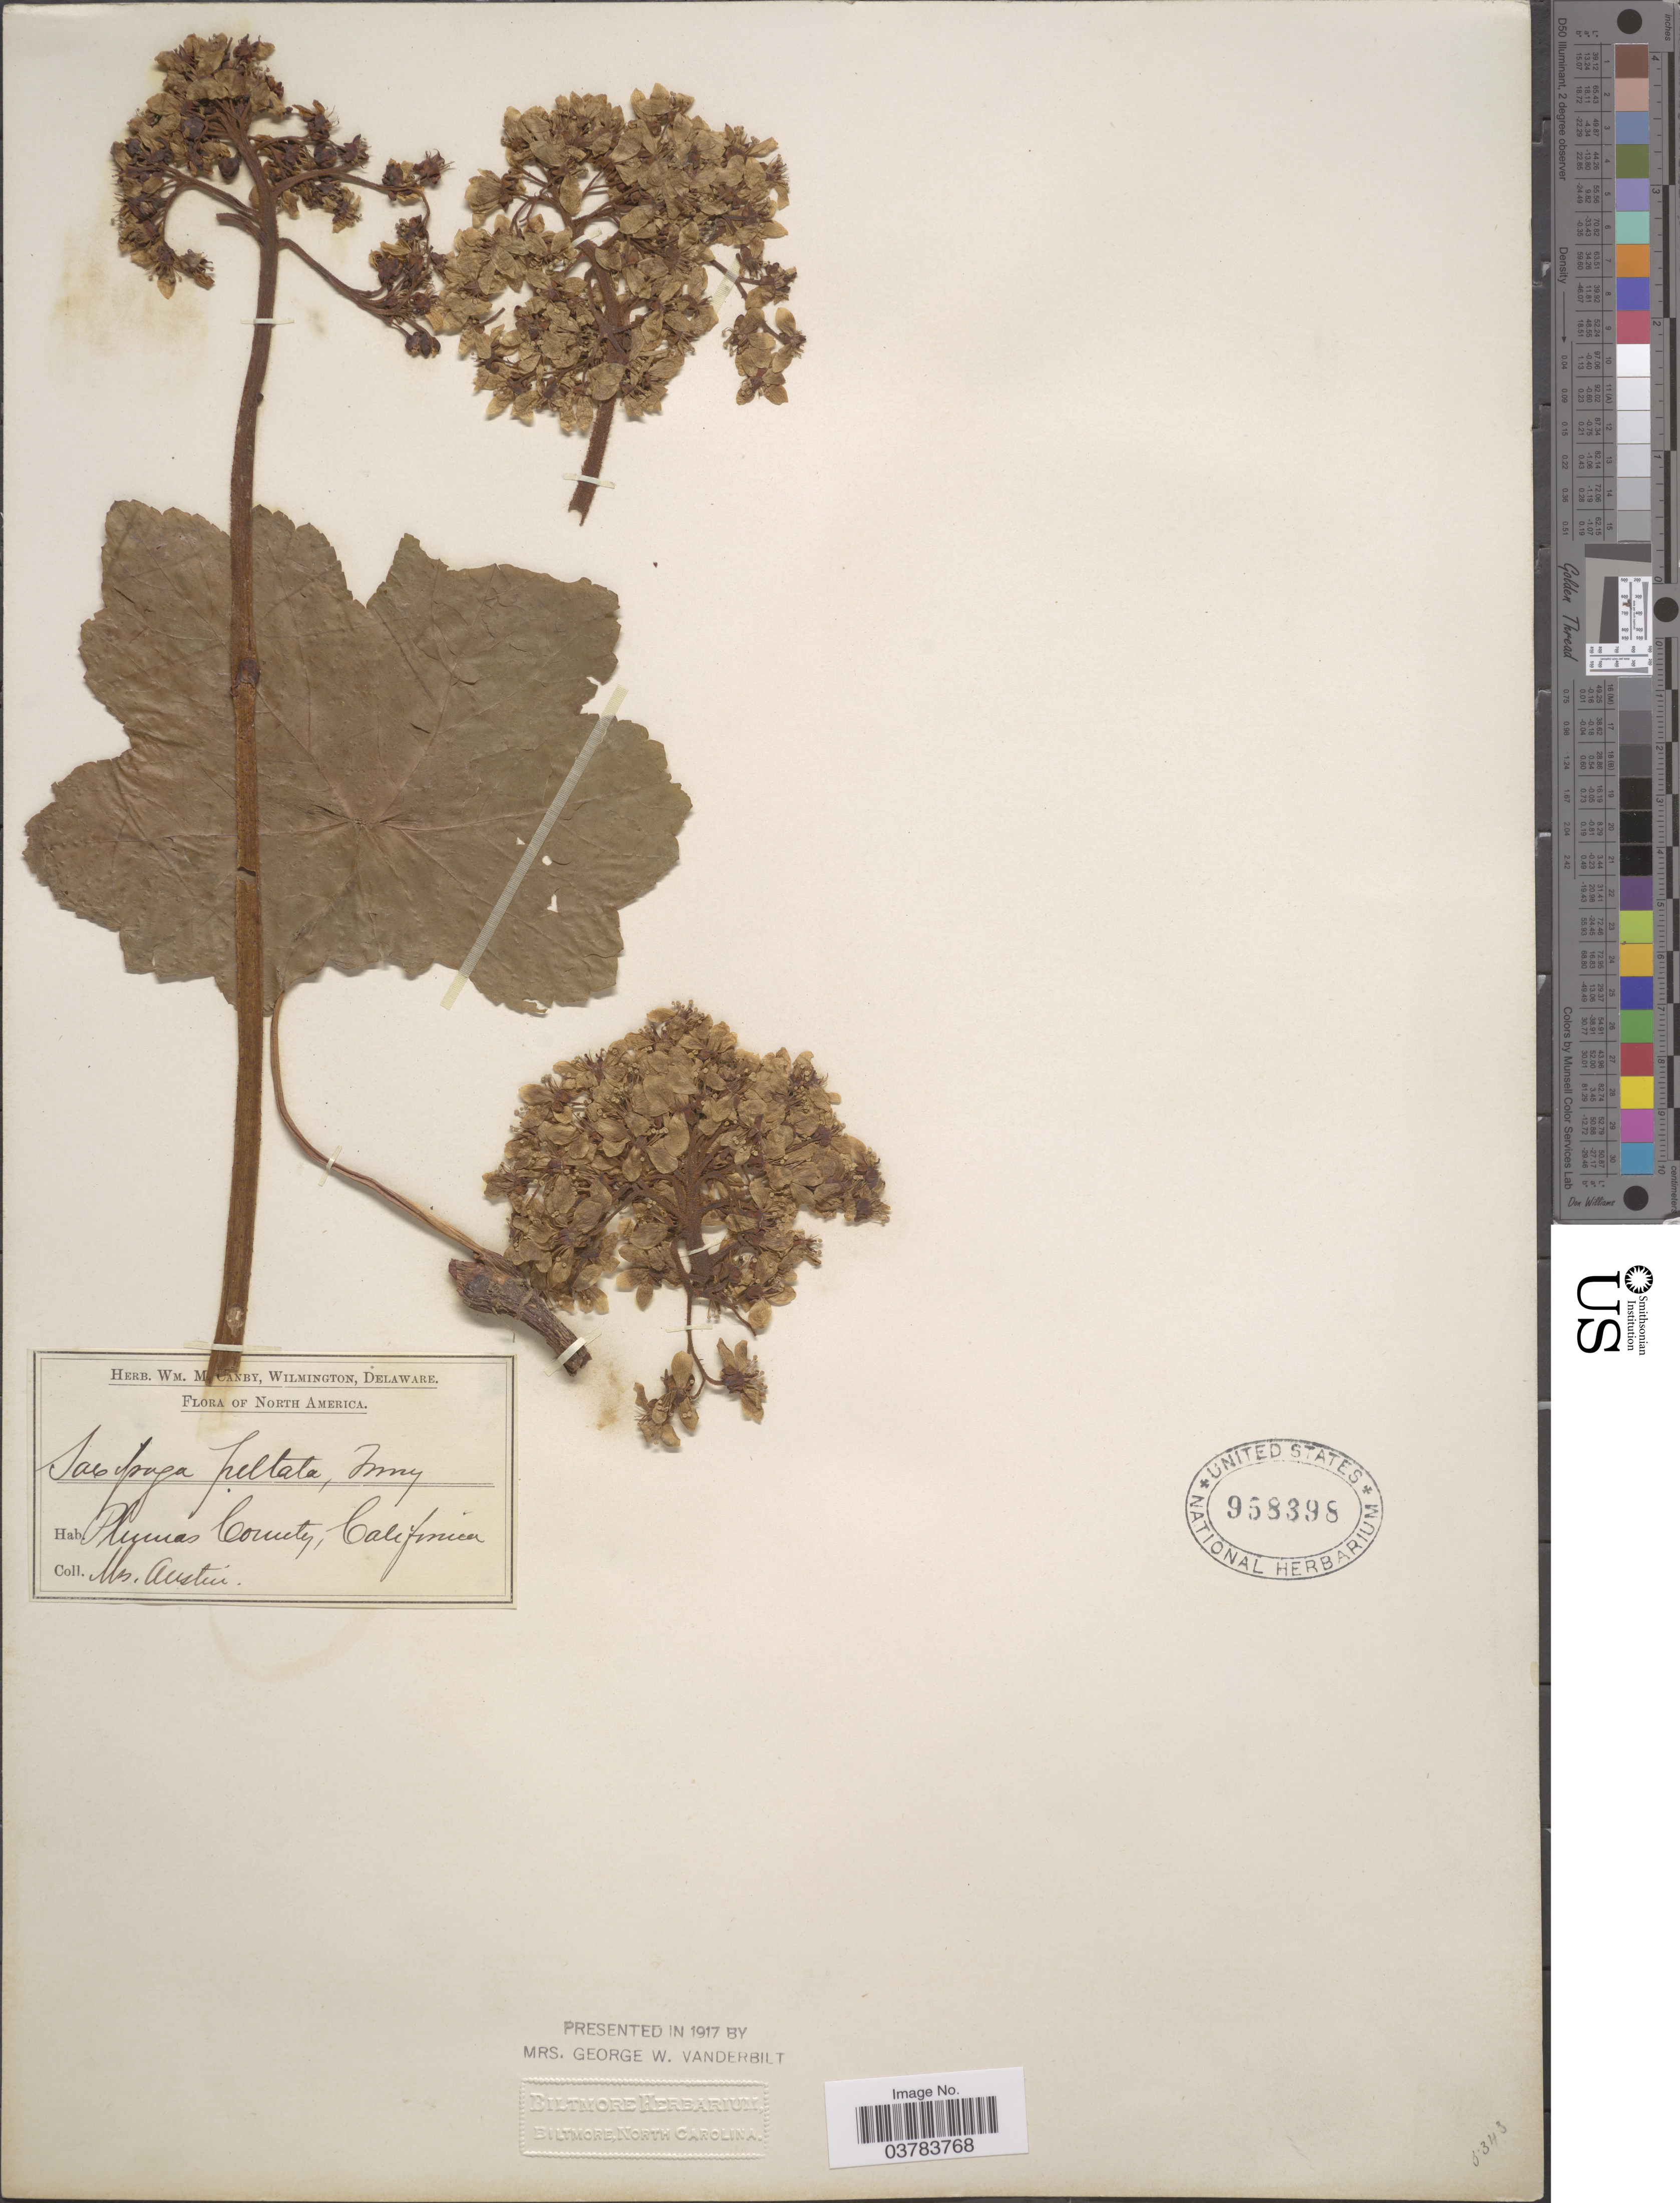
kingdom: Plantae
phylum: Tracheophyta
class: Magnoliopsida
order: Saxifragales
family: Saxifragaceae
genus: Darmera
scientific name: Darmera peltata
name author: (Torr. ex Benth.) Voss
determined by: Strong, Mark T., (BOT), Smithsonian Institution - National Museum of Natural History (UNITED STATES)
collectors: W. Austin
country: United States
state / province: California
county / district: Plumas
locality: Plumas County.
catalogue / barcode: US 958398